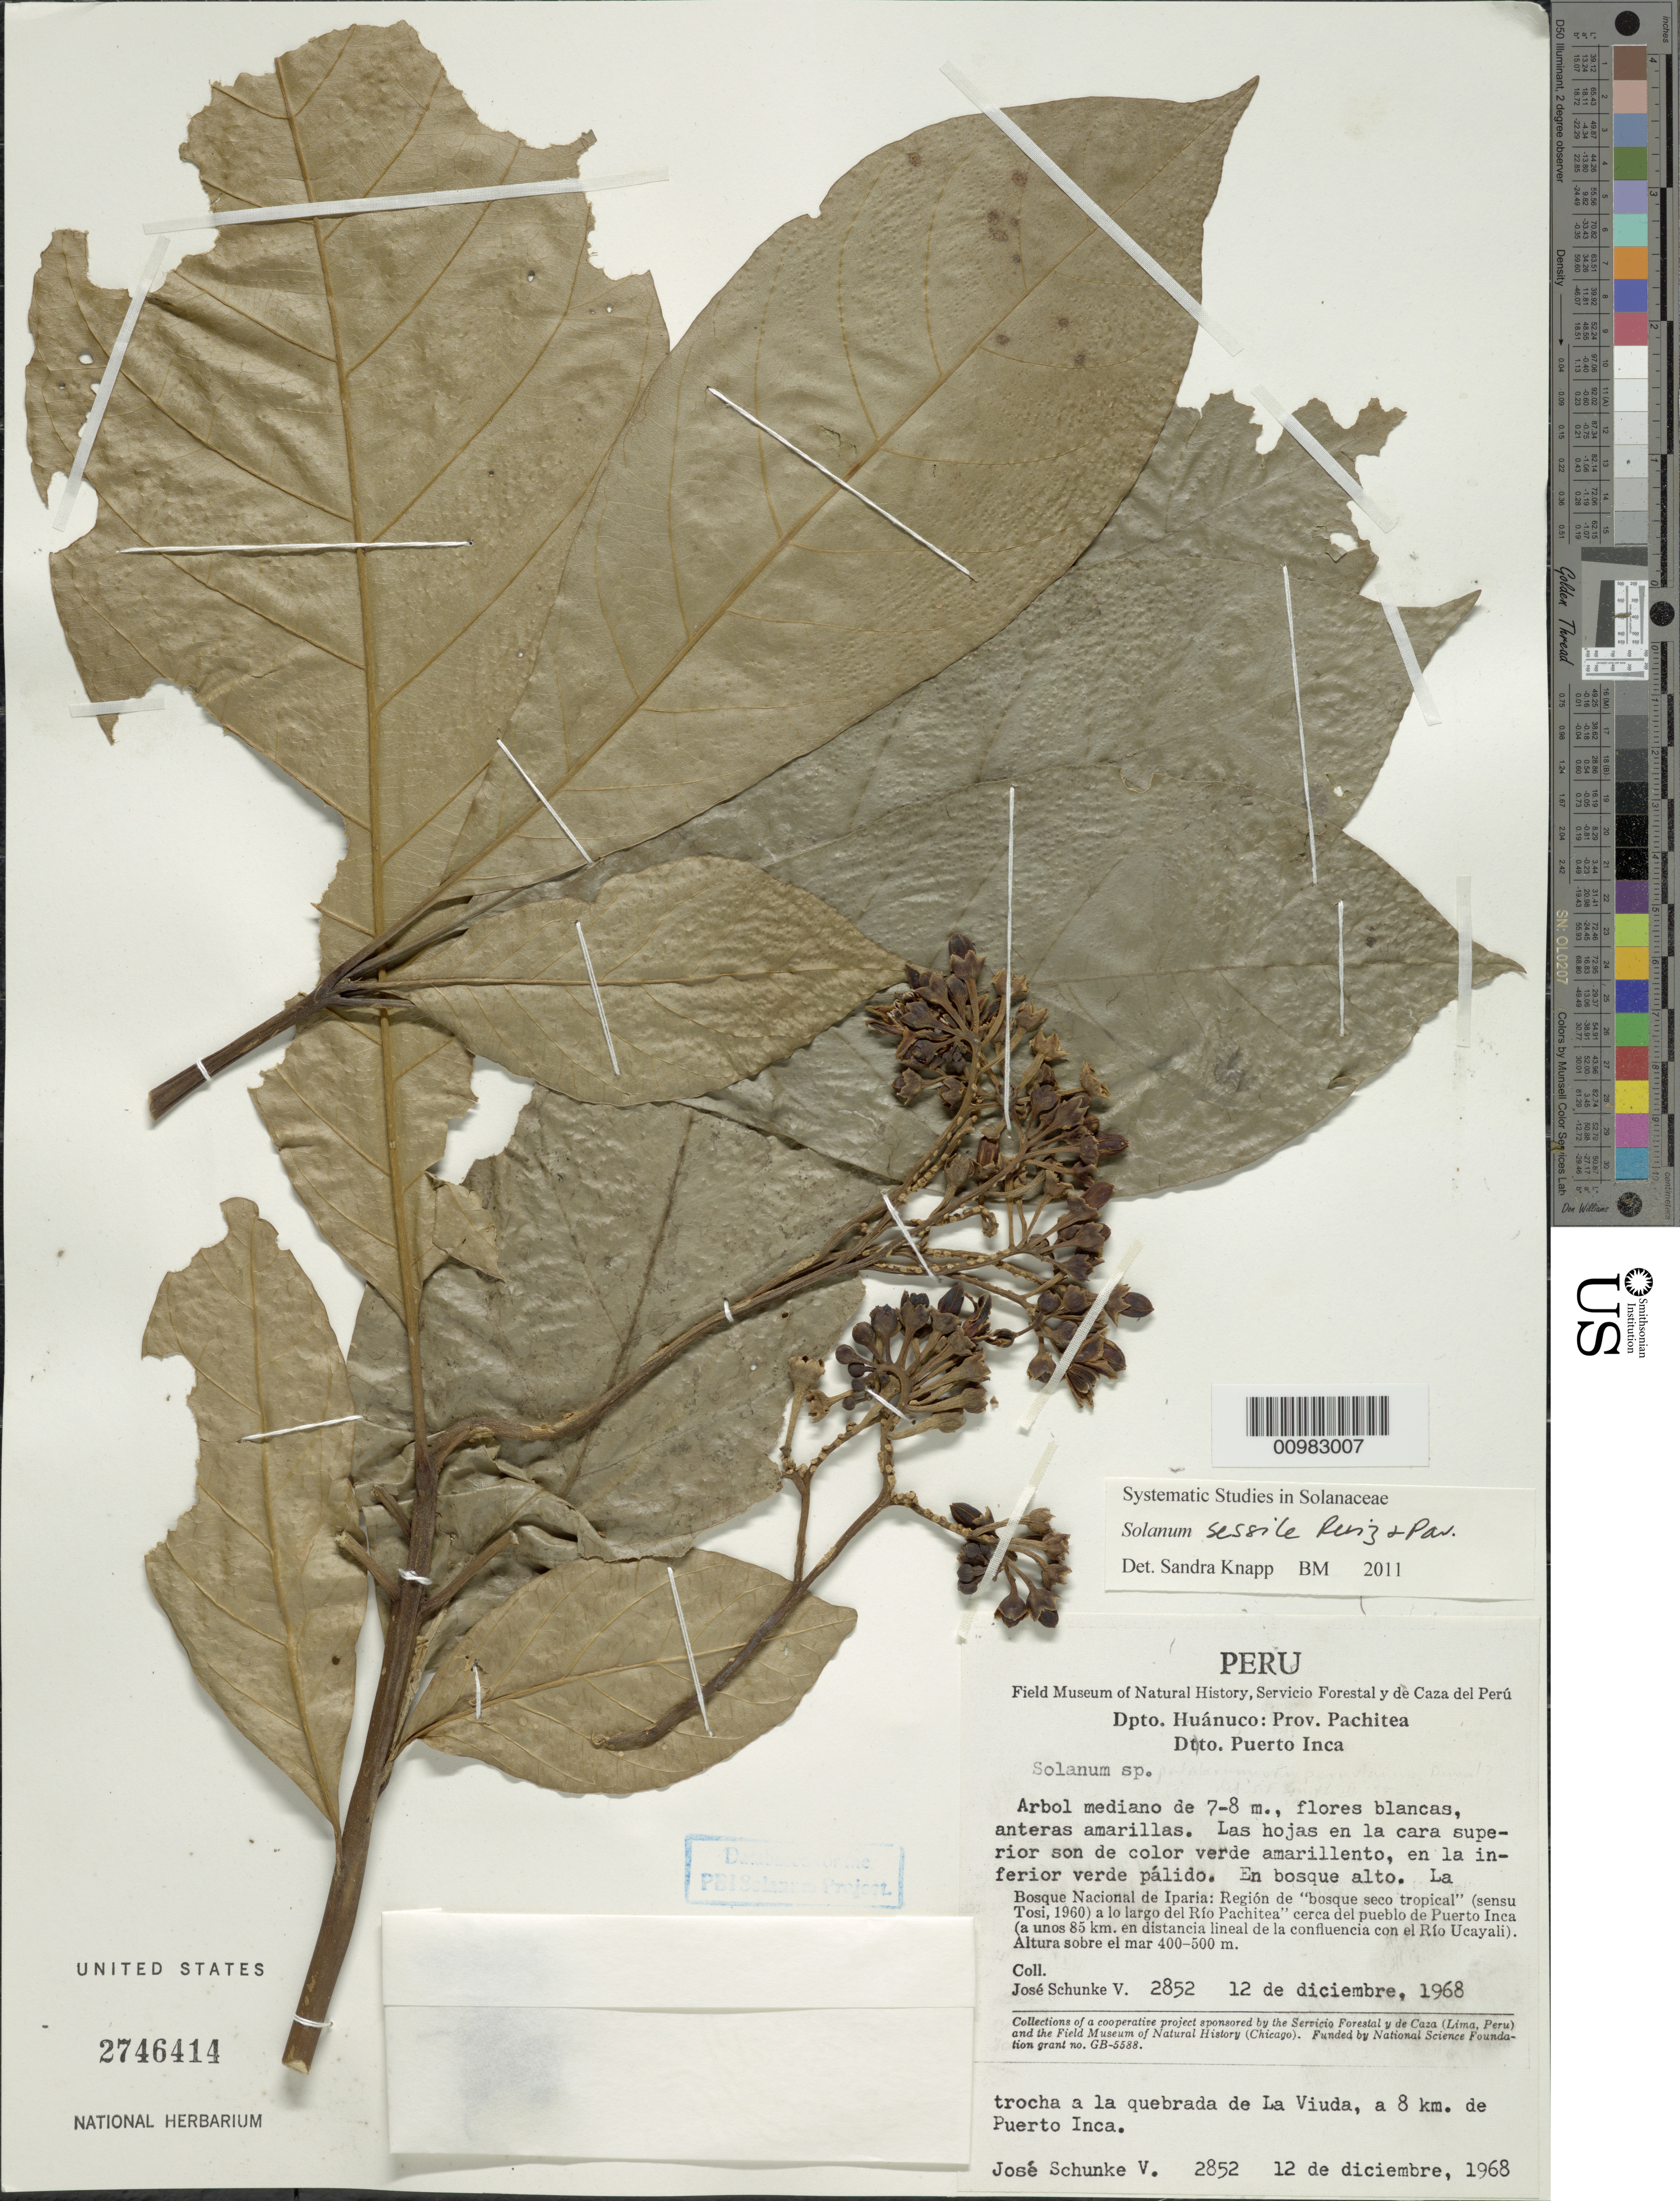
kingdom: Plantae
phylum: Tracheophyta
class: Magnoliopsida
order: Solanales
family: Solanaceae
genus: Solanum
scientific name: Solanum sessile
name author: Ruiz & Pav.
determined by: Knapp, S. D.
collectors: J. Schunke Vigo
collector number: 2852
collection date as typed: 12 Dec 1968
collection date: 1968-12-12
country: Peru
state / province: Huánuco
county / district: Pachitea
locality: a lo largo del río Pachitea cerca del pueblo de Puerto Inca (a unos 85 km en distancia lineal de la confluencia con el Río Uayali), en la trocha a la quebrada de la Viuda, a 8 km de Puerto Inca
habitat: bosque alto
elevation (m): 400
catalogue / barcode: US 2746414